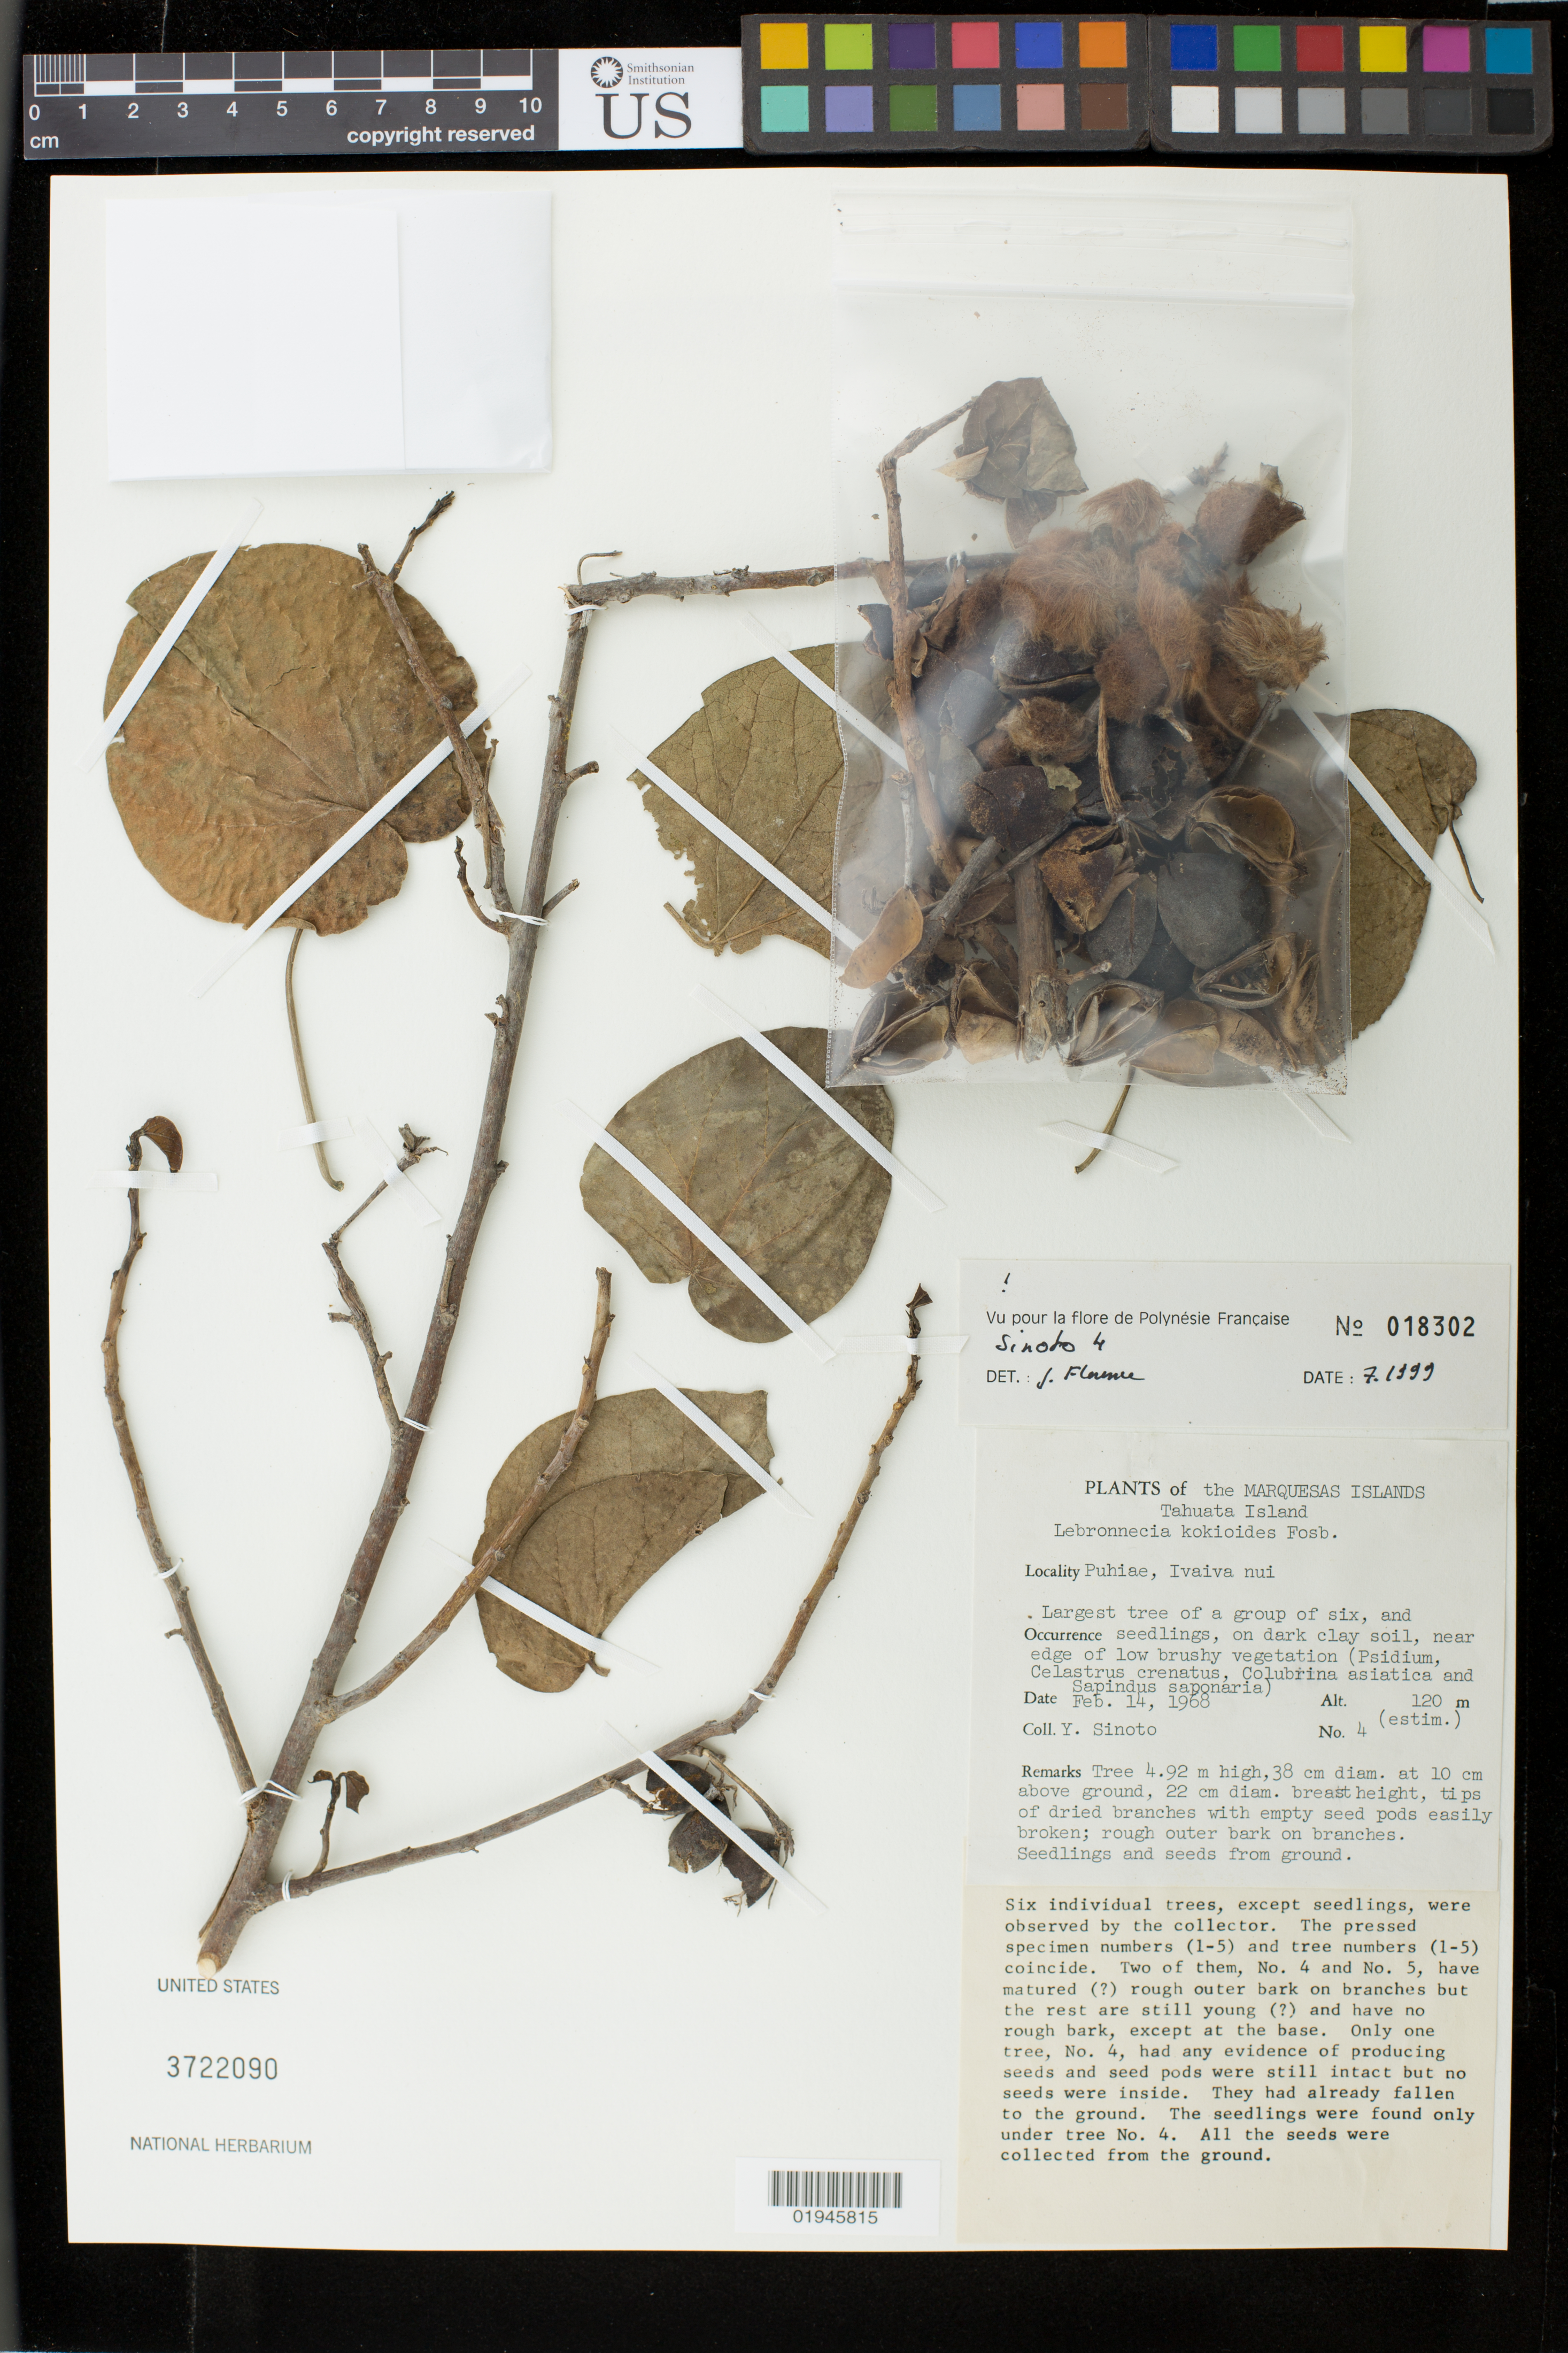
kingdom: Plantae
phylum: Tracheophyta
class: Magnoliopsida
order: Malvales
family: Malvaceae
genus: Lebronnecia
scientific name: Lebronnecia kokioides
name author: Fosberg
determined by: Florence, J.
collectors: Y. Sinoto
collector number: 4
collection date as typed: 14 February 1968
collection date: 1968-02-14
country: French Polynesia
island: Tahuata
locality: Puhiae, Ivaiva nui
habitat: Edge of vegetation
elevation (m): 120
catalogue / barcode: US 3722090